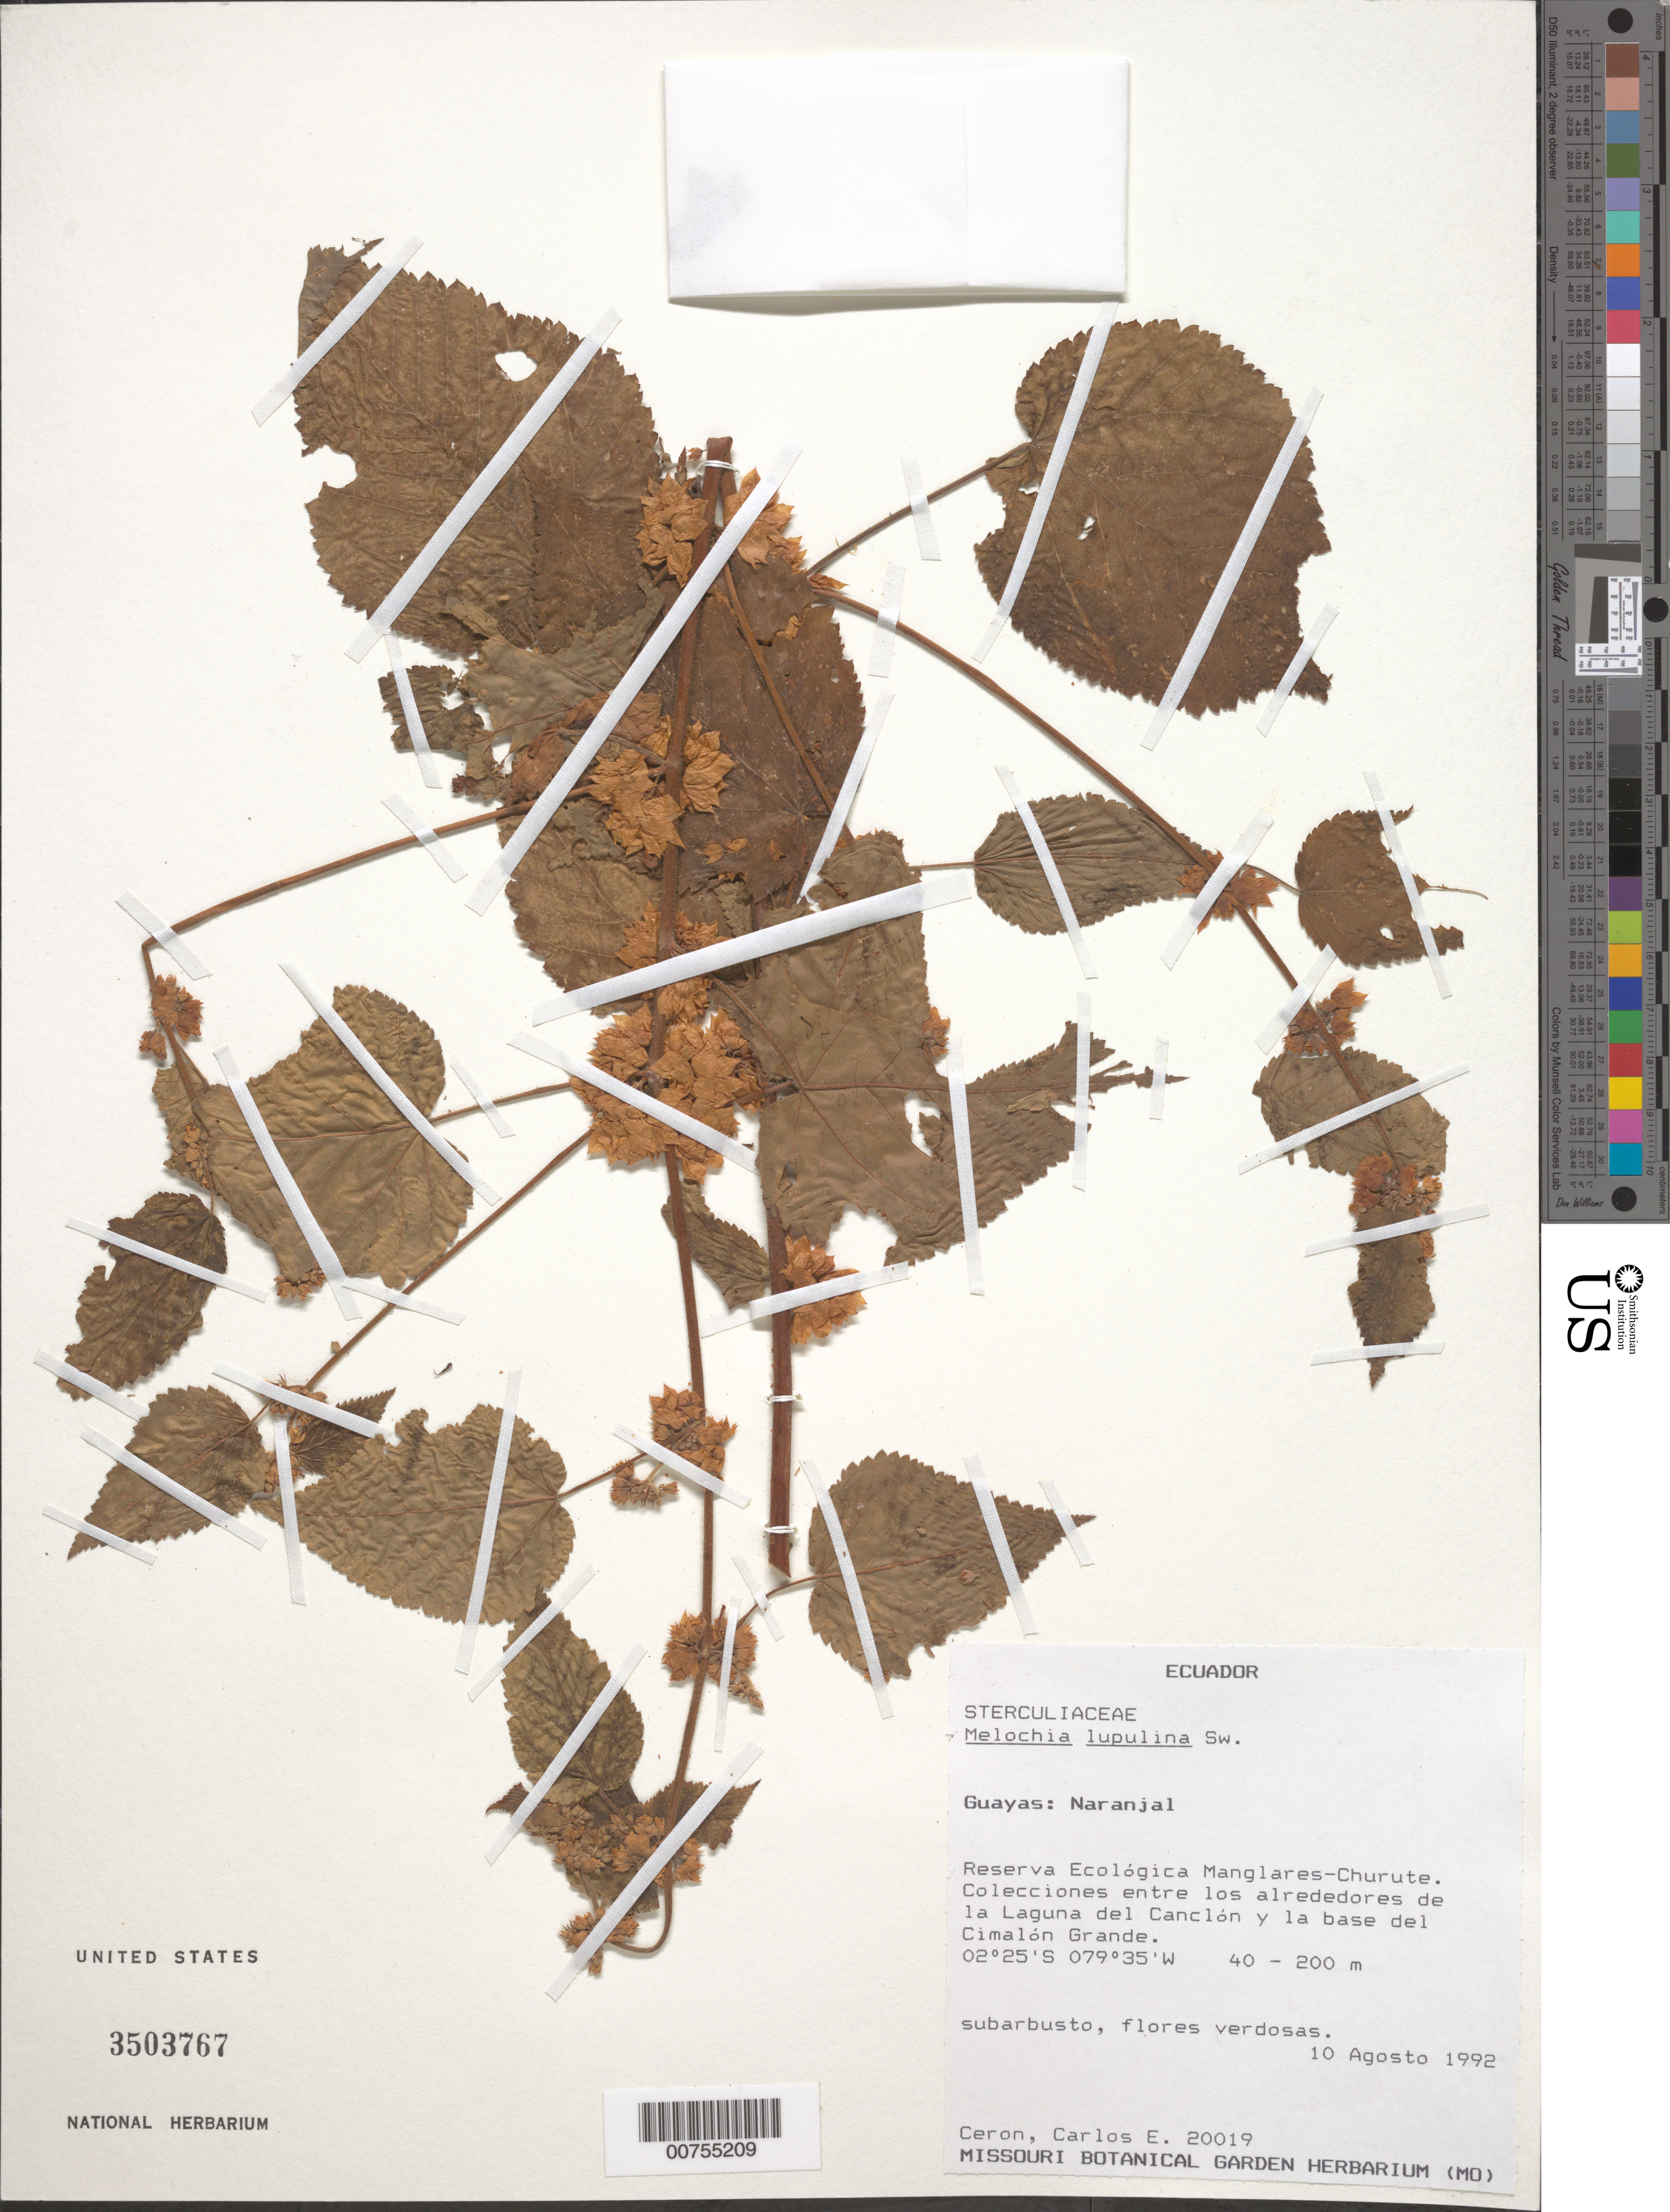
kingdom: Plantae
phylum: Tracheophyta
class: Magnoliopsida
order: Malvales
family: Malvaceae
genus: Melochia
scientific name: Melochia lupulina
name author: Sw.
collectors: C. E. Cerón M.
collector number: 20019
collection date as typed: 10 Aug 1992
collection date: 1992-08-10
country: Ecuador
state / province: Guayas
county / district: Naranjal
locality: Reserva Ecológica Manglares-Churute. Colecciones entre los alrededores de la Laguna del Canclón y la base del Cimalón Grande.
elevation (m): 40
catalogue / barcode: US 3503767